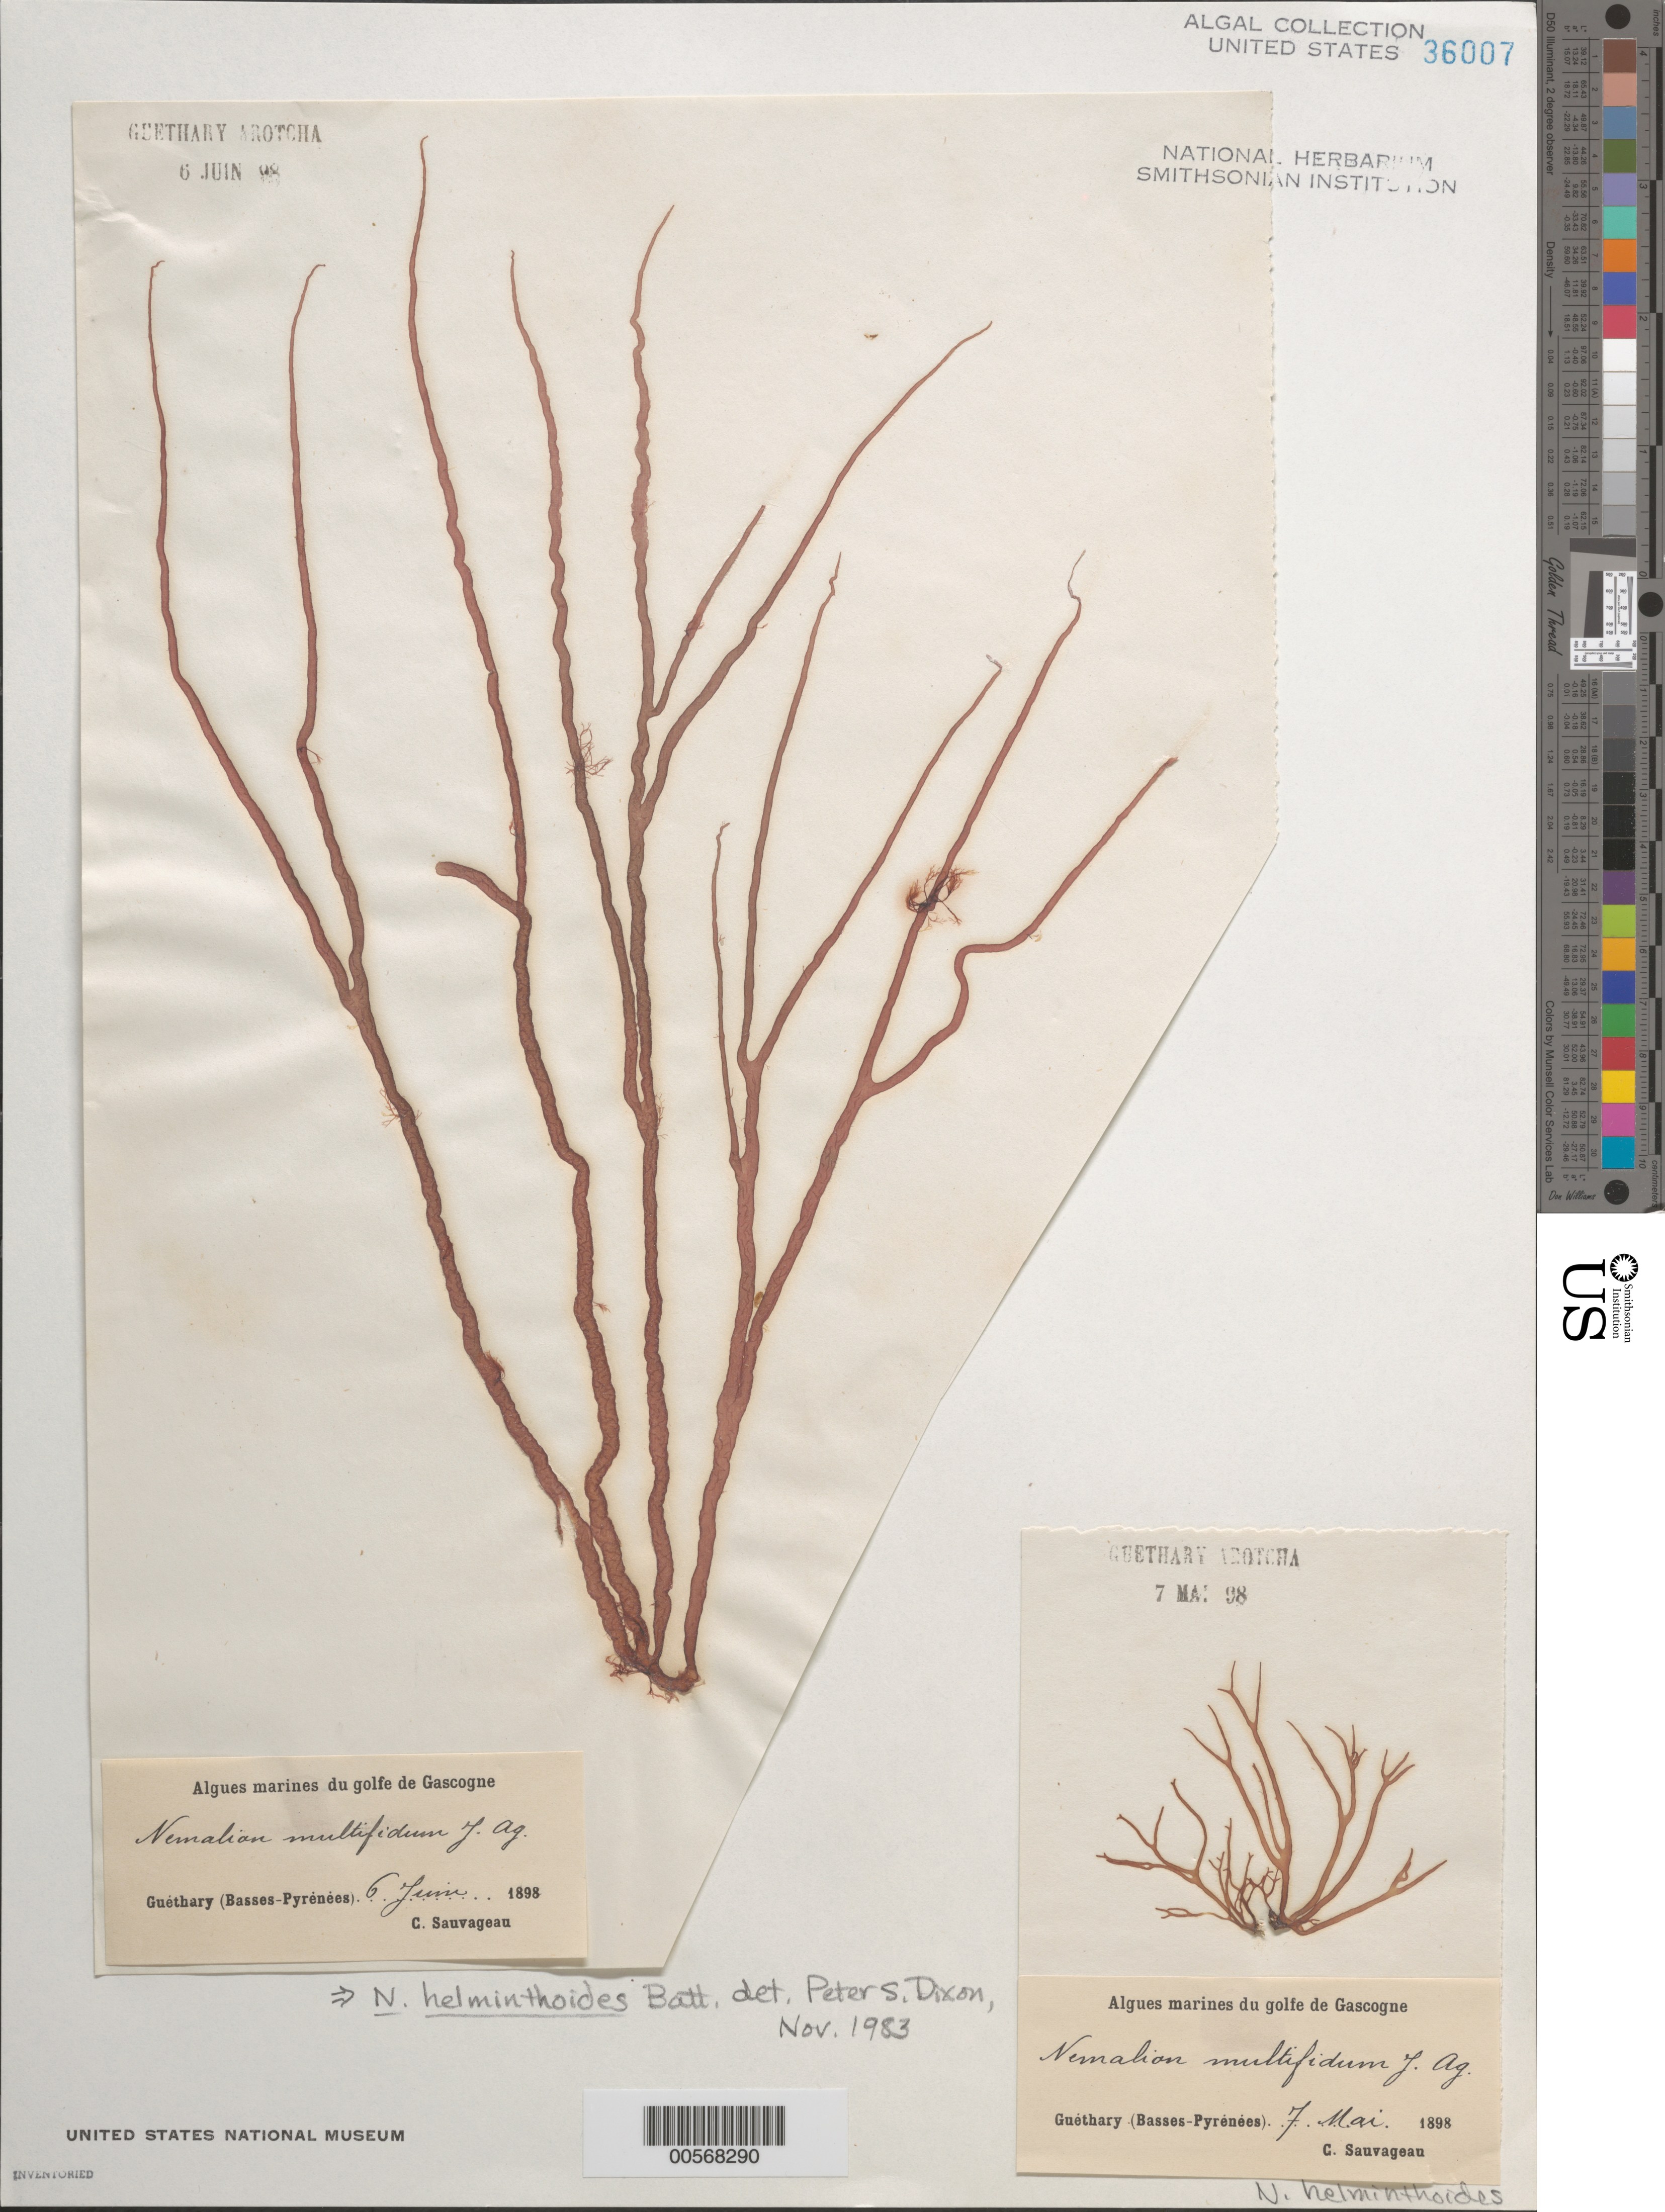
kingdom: Plantae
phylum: Rhodophyta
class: Florideophyceae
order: Nemaliales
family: Nemaliaceae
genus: Nemalion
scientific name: Nemalion multifidum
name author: (Lyngb.) Chauvin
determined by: Algae name updating Project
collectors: C. F. Sauvageau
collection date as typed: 07 May 1898 AND 06 Jun 1898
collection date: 1898-05-07,1898-06-06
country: France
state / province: Nouvelle-Aquitaine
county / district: Pyrénées-Atlantiques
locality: Guethary Arotcha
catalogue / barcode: US 36007